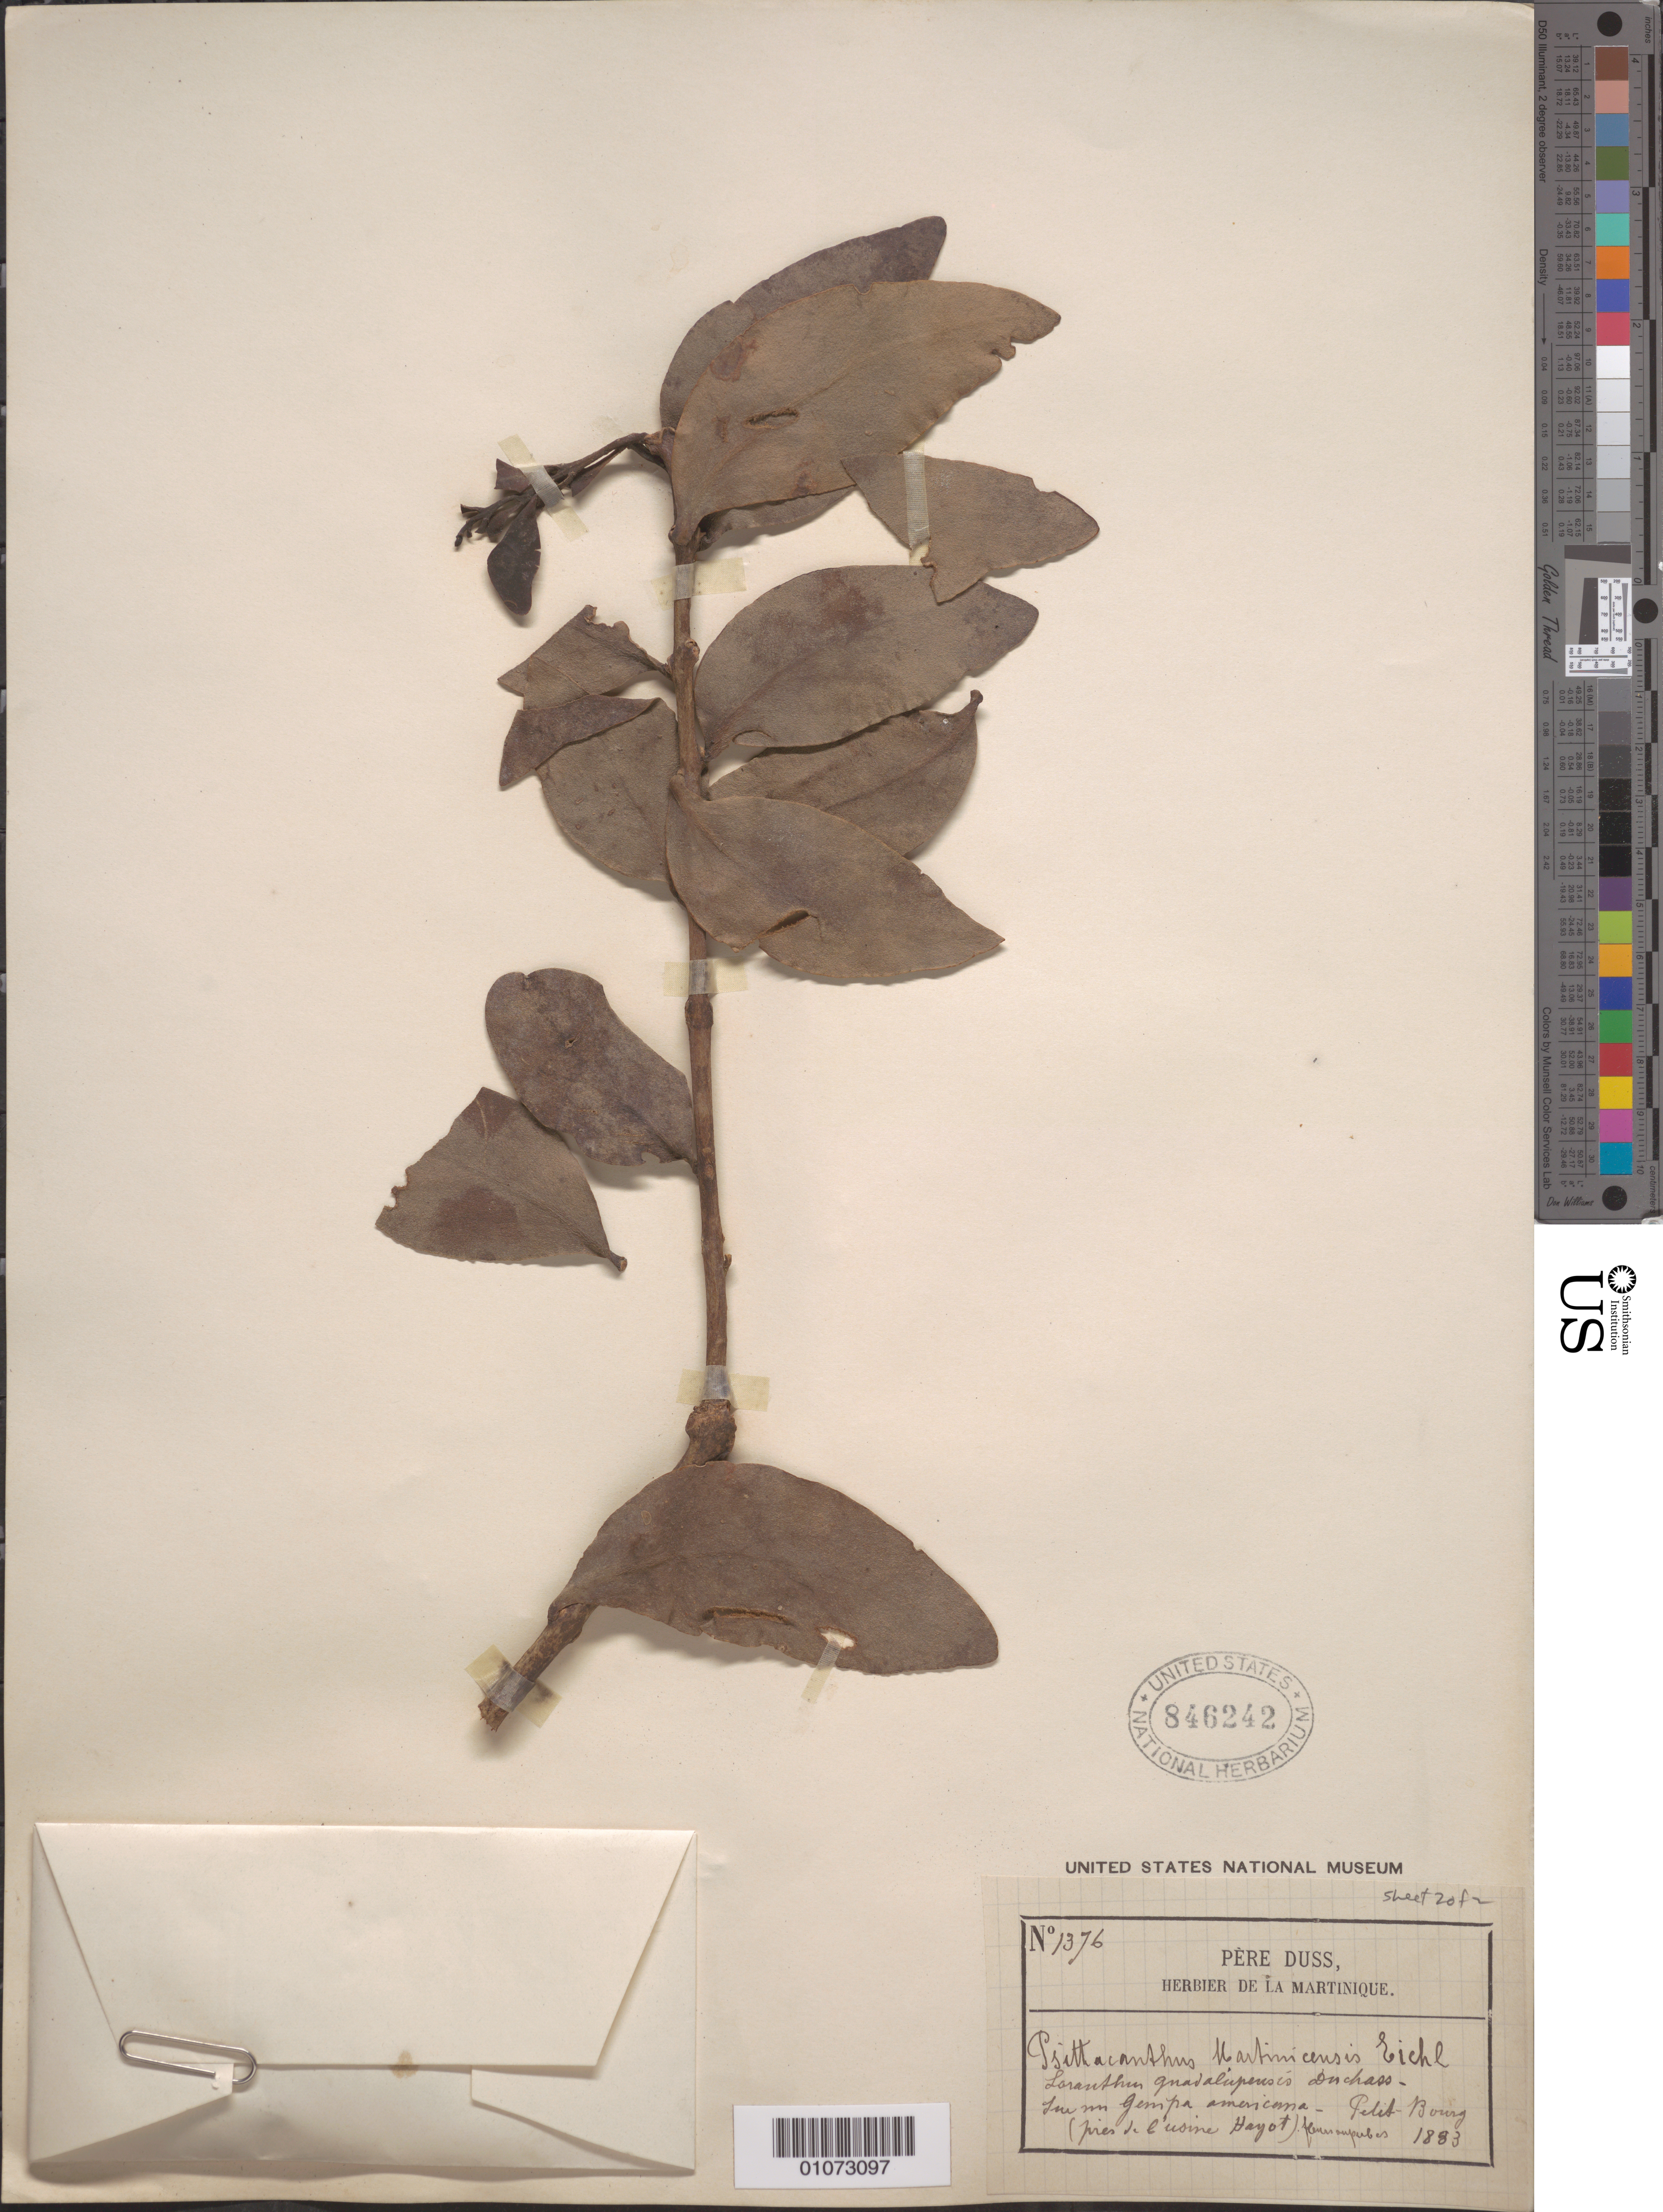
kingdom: Plantae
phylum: Tracheophyta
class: Magnoliopsida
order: Santalales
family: Loranthaceae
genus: Psittacanthus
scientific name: Psittacanthus martinicensis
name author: (C. Presl ex Schult. f.) Eichler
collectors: Père Duss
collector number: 1376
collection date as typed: Jun 1883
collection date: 1883-06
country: Martinique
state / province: Fort-de-France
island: Martinique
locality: Petit-bourg (pres de l'usine Hayot)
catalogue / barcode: US 846242